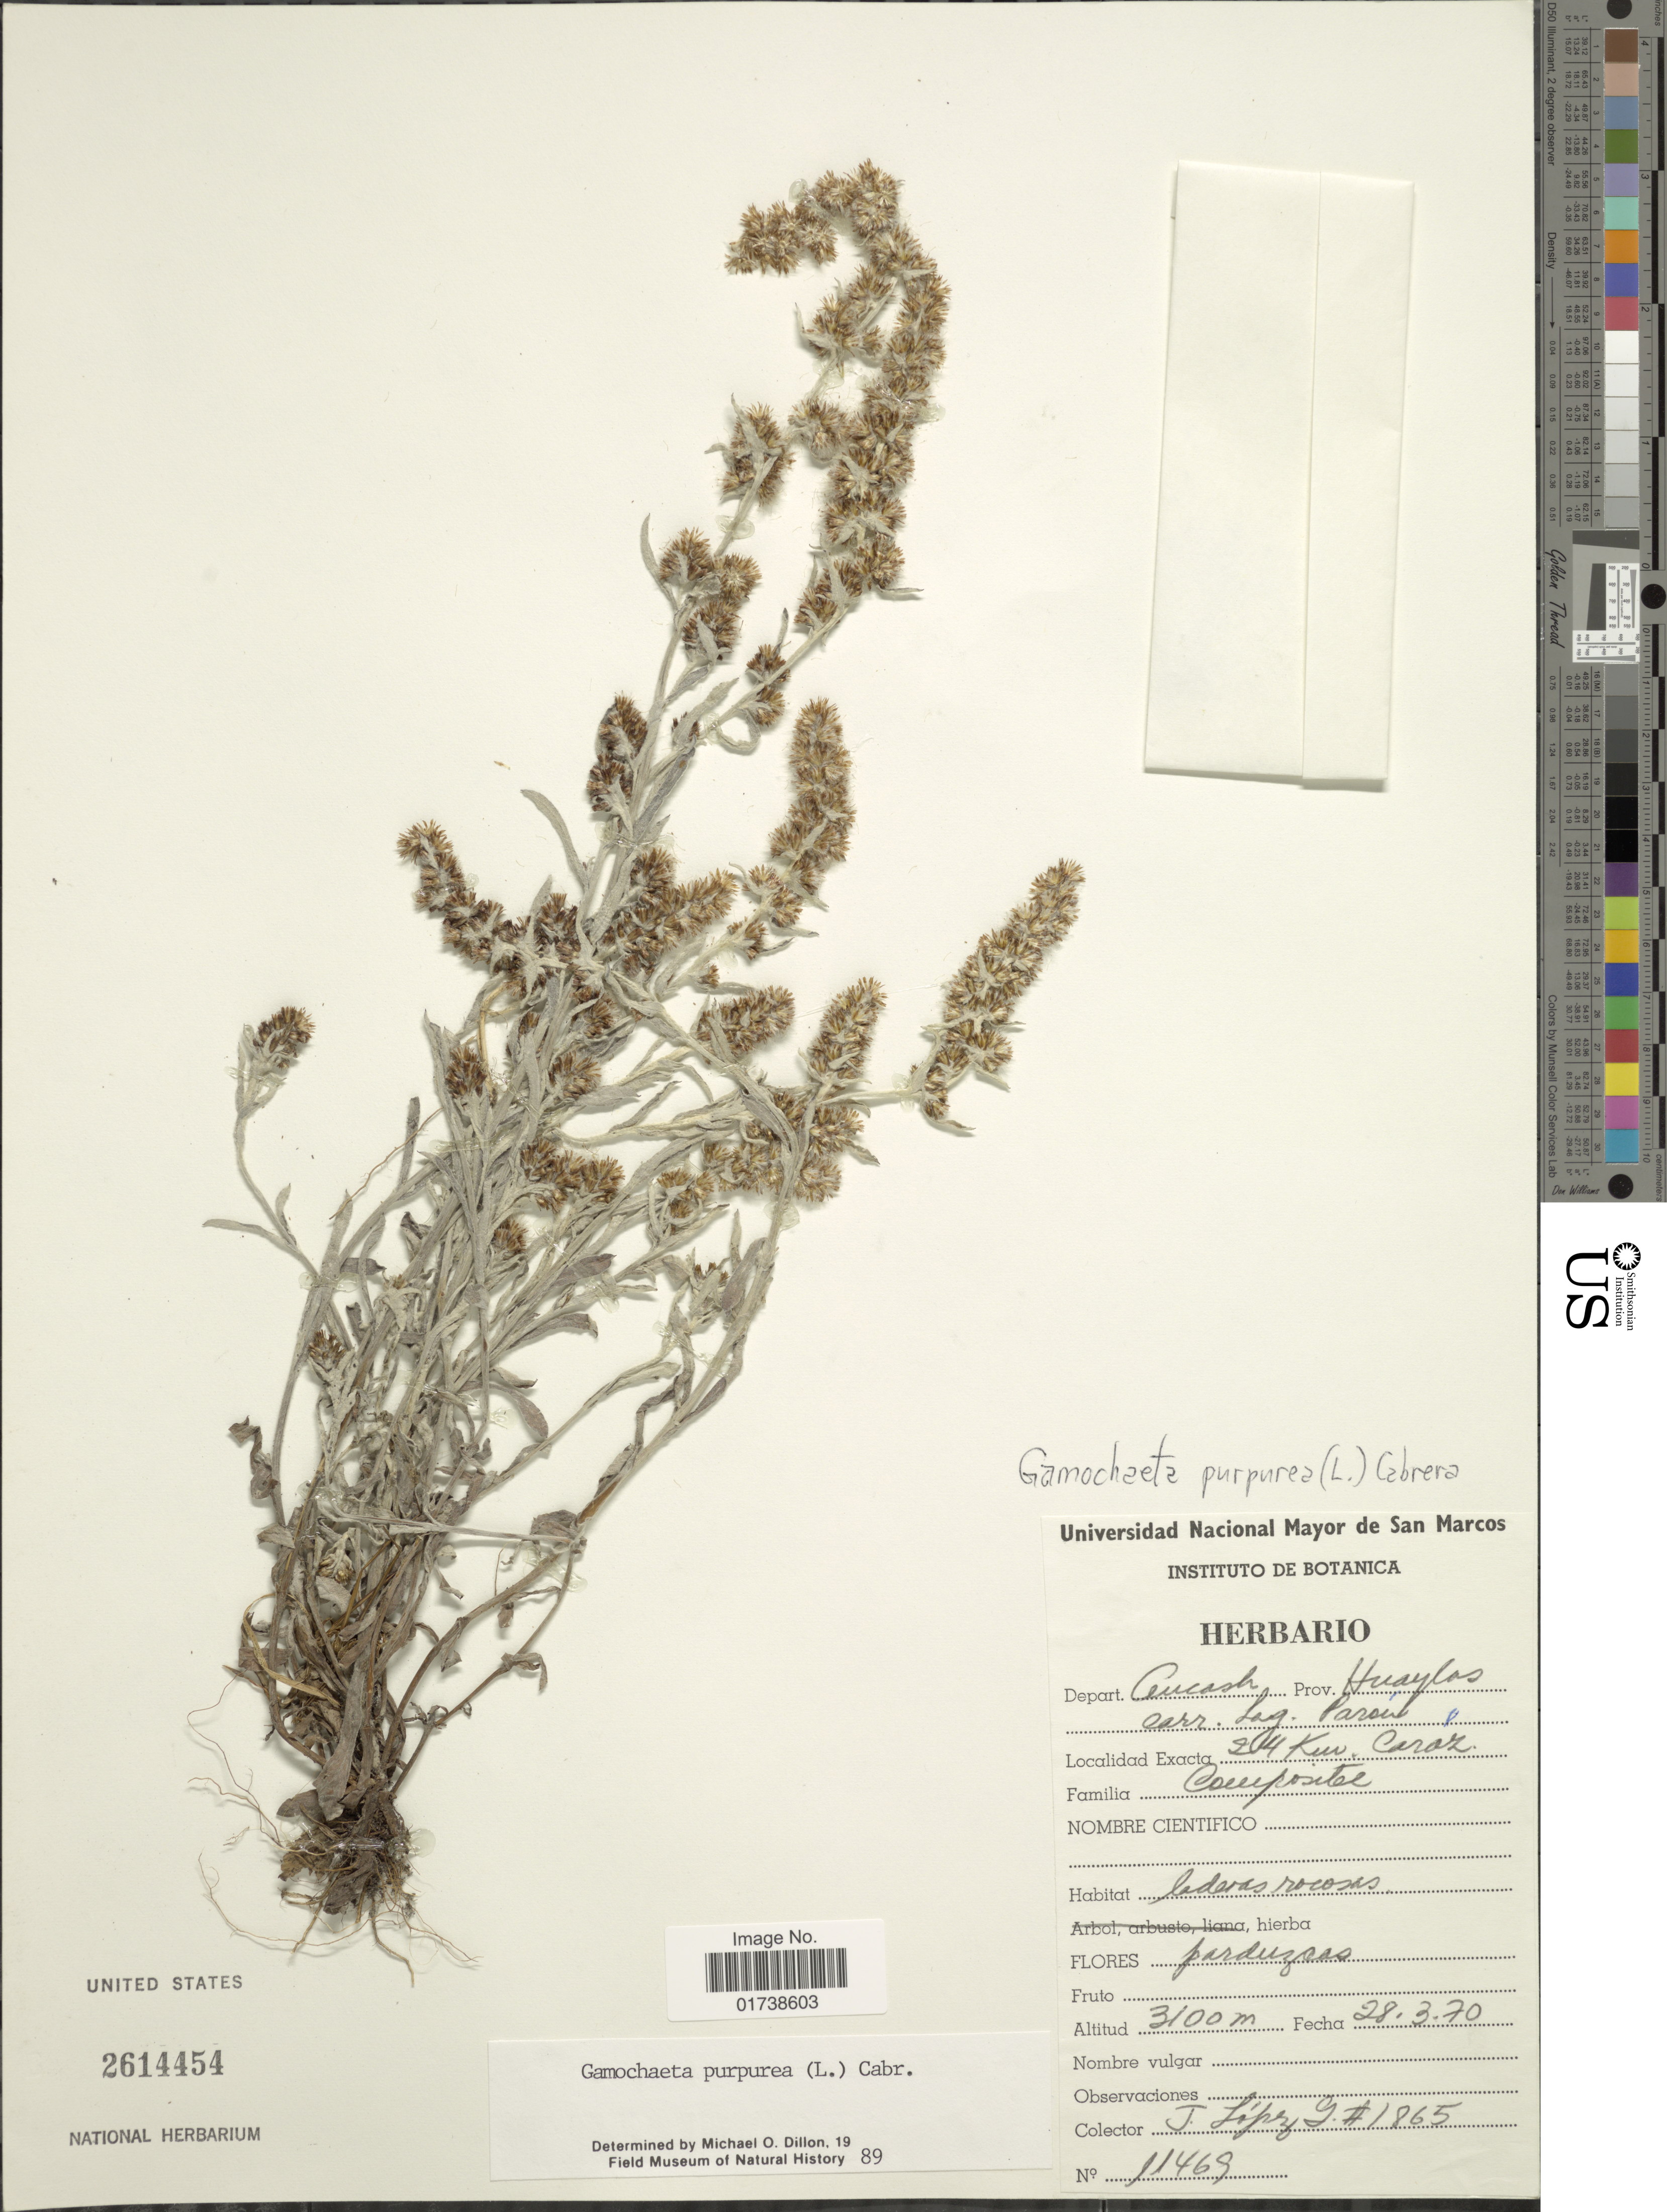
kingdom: Plantae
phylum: Tracheophyta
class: Magnoliopsida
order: Asterales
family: Asteraceae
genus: Gamochaeta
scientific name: Gamochaeta purpurea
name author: (L.) Cabrera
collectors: J. López G.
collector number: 1865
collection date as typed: Transcribed d/m/y: 28/3/70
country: Peru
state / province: Ancash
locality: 24 km. Caraz, Carr. Lag. Parón, Prov. Huaylas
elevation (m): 3100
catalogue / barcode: US 2614454